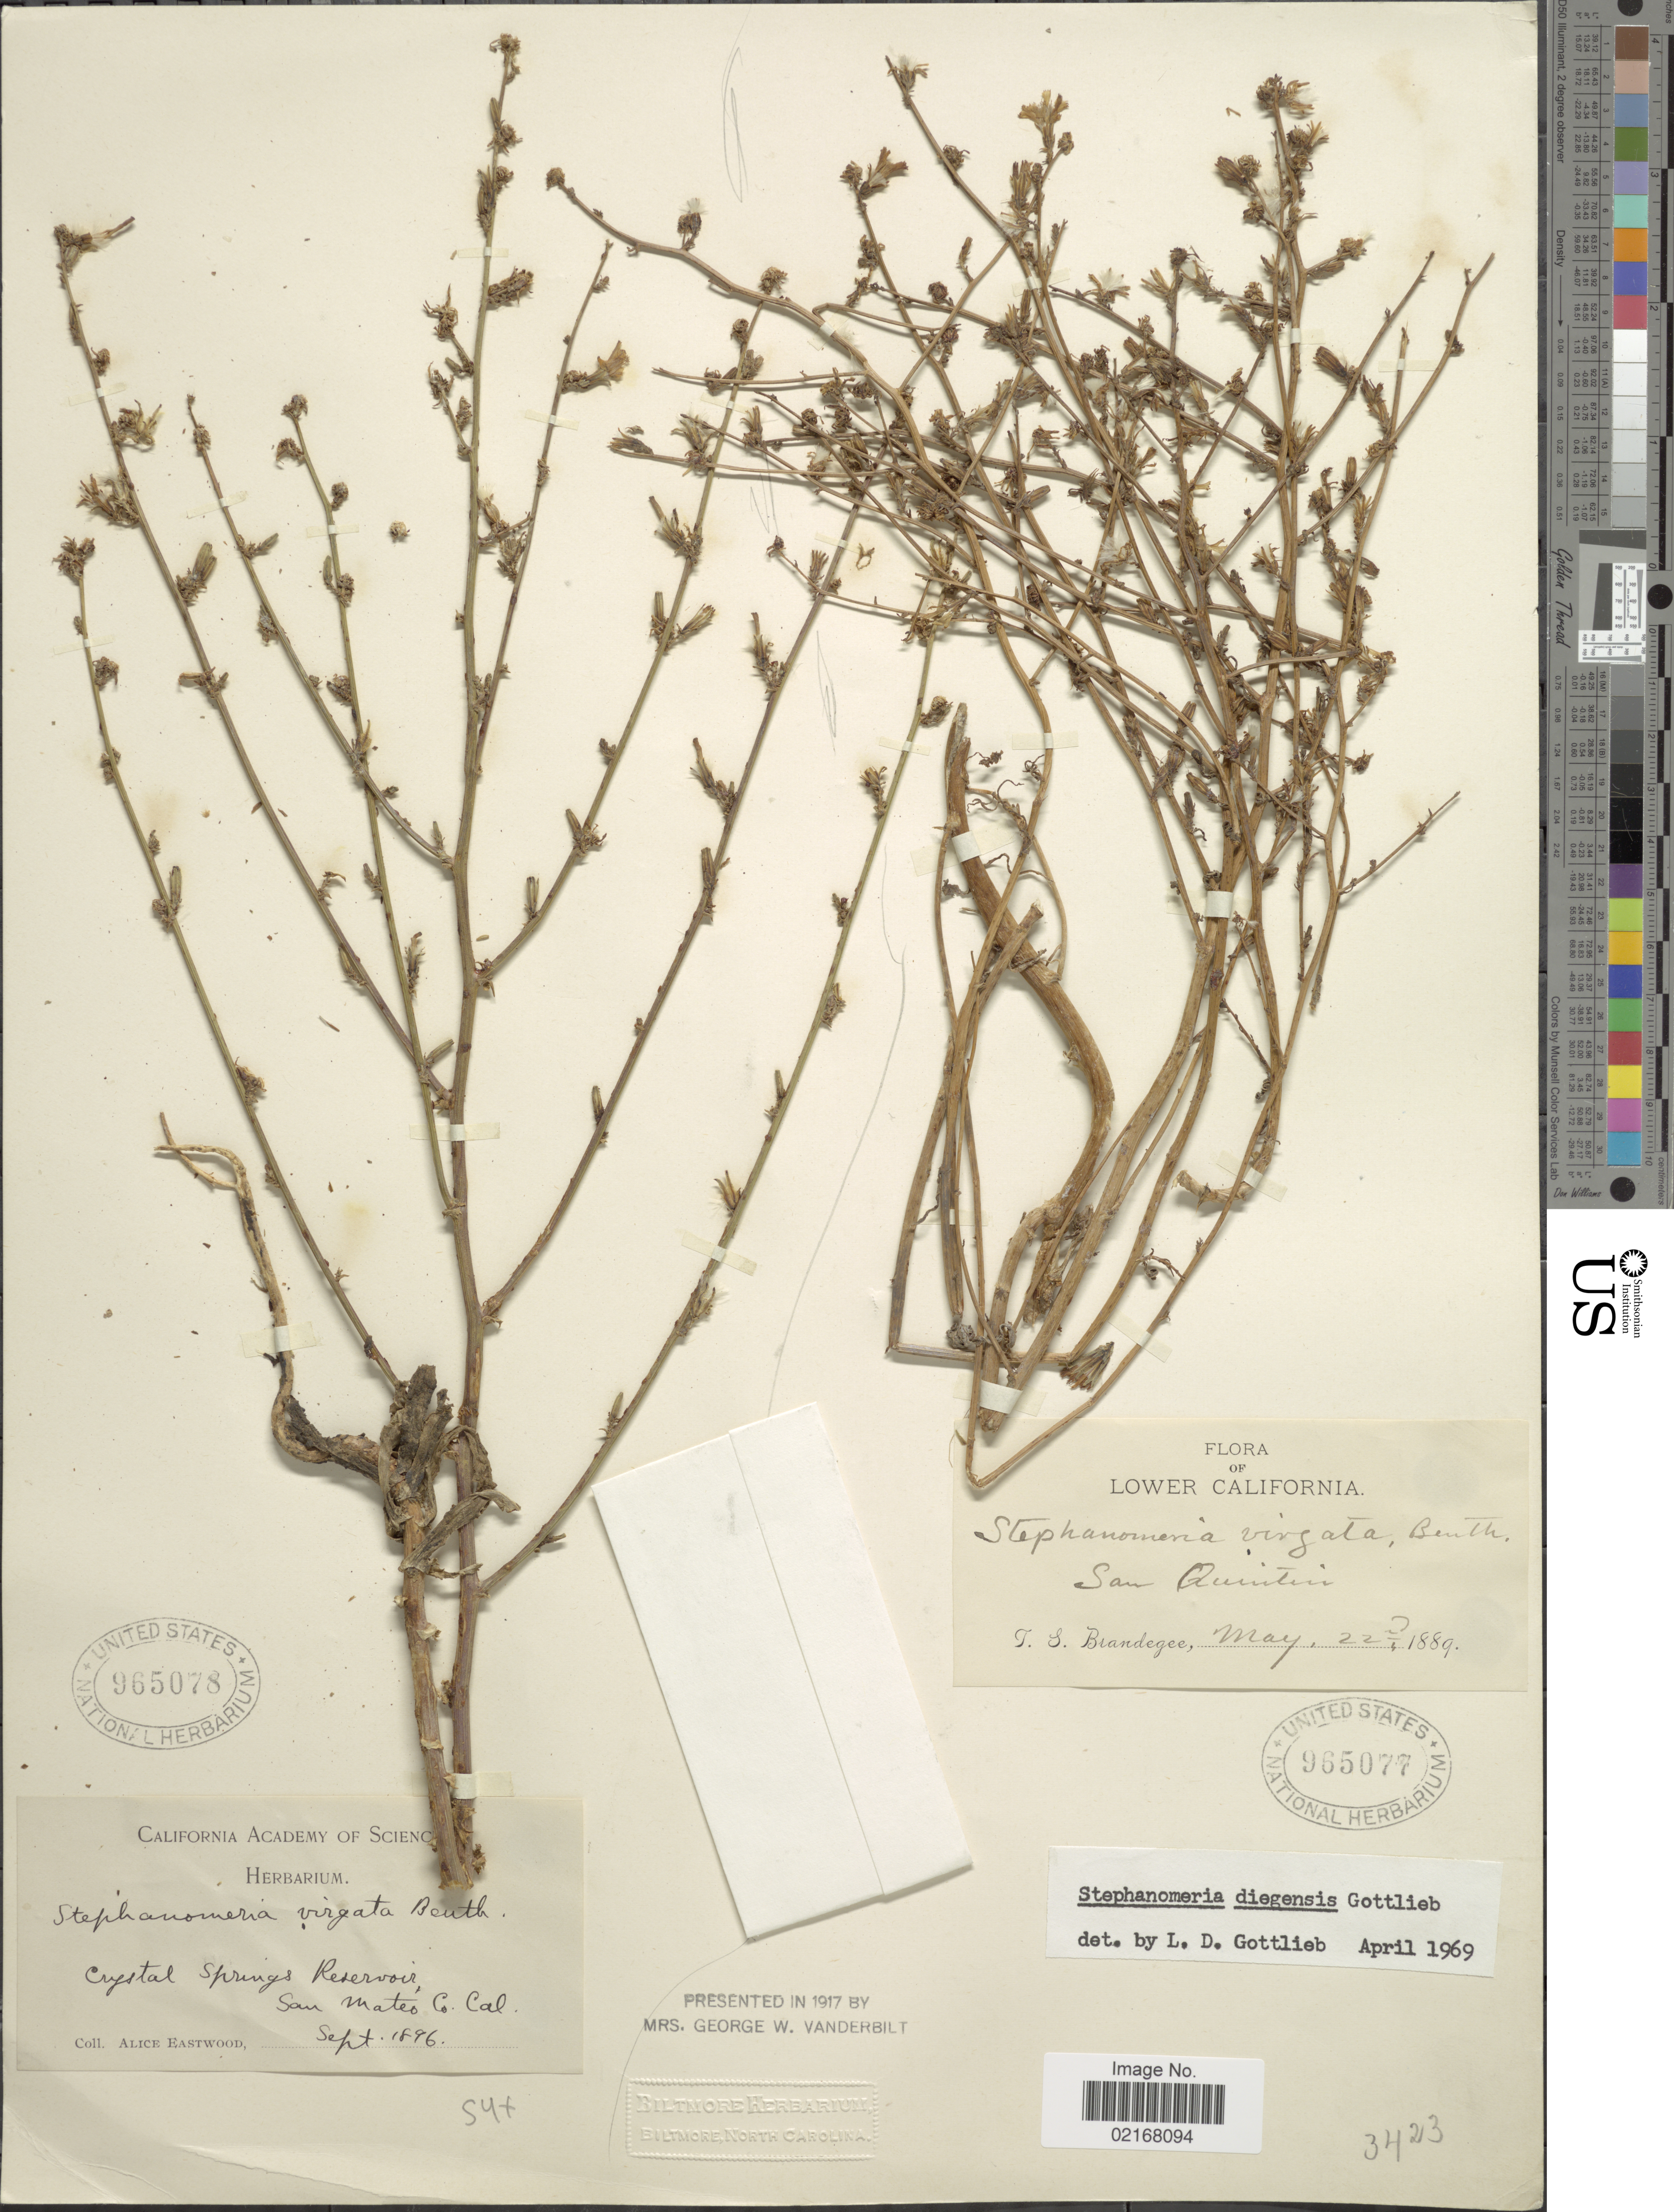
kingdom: Plantae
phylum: Tracheophyta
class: Magnoliopsida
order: Asterales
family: Asteraceae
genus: Stephanomeria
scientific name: Stephanomeria diegensis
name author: Gottlieb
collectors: A. Eastwood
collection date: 1896-09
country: United States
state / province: California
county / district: San Mateo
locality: Crystal Springs Reservoir, San Mateo Co., Cal.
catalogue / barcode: US 965078-2